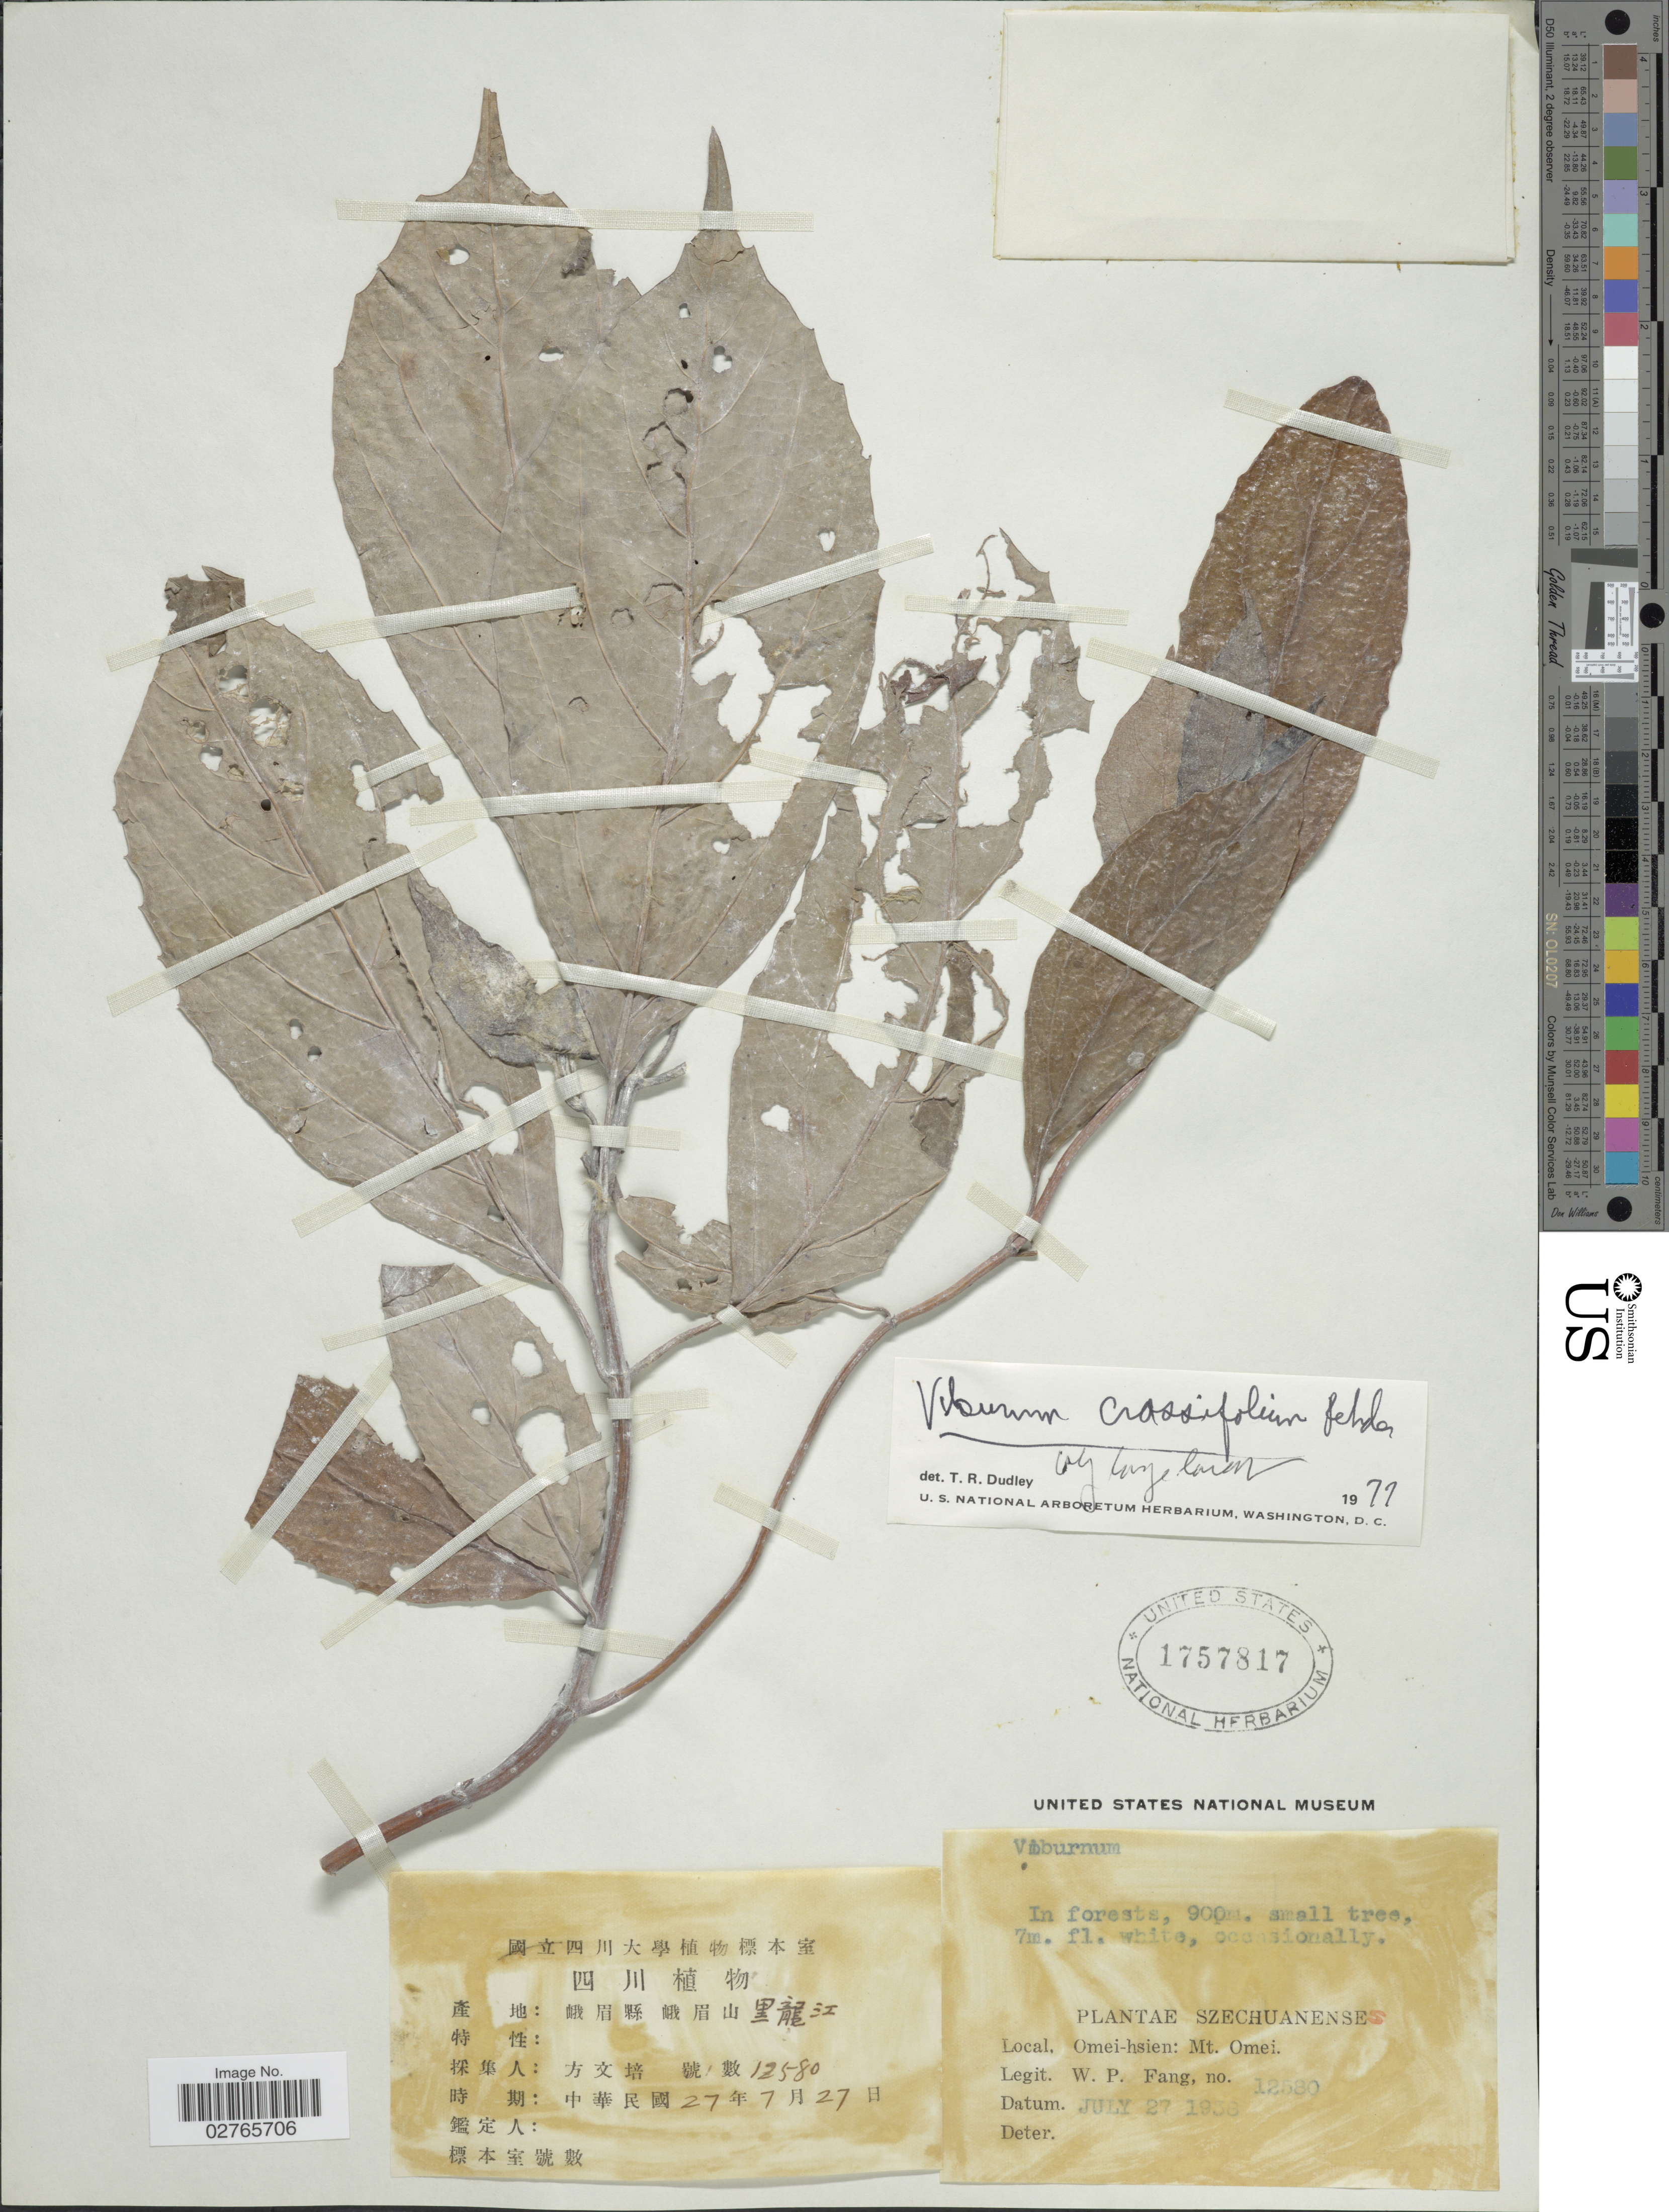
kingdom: Plantae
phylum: Tracheophyta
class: Magnoliopsida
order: Dipsacales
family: Viburnaceae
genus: Viburnum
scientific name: Viburnum cylindricum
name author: Buch.-Ham.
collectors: W. P. Fang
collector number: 12580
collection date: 1938-07-27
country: China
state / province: Sichuan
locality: Szechuanenses. Omei-hsien: Mt. Omei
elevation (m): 900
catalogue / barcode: US 1757817